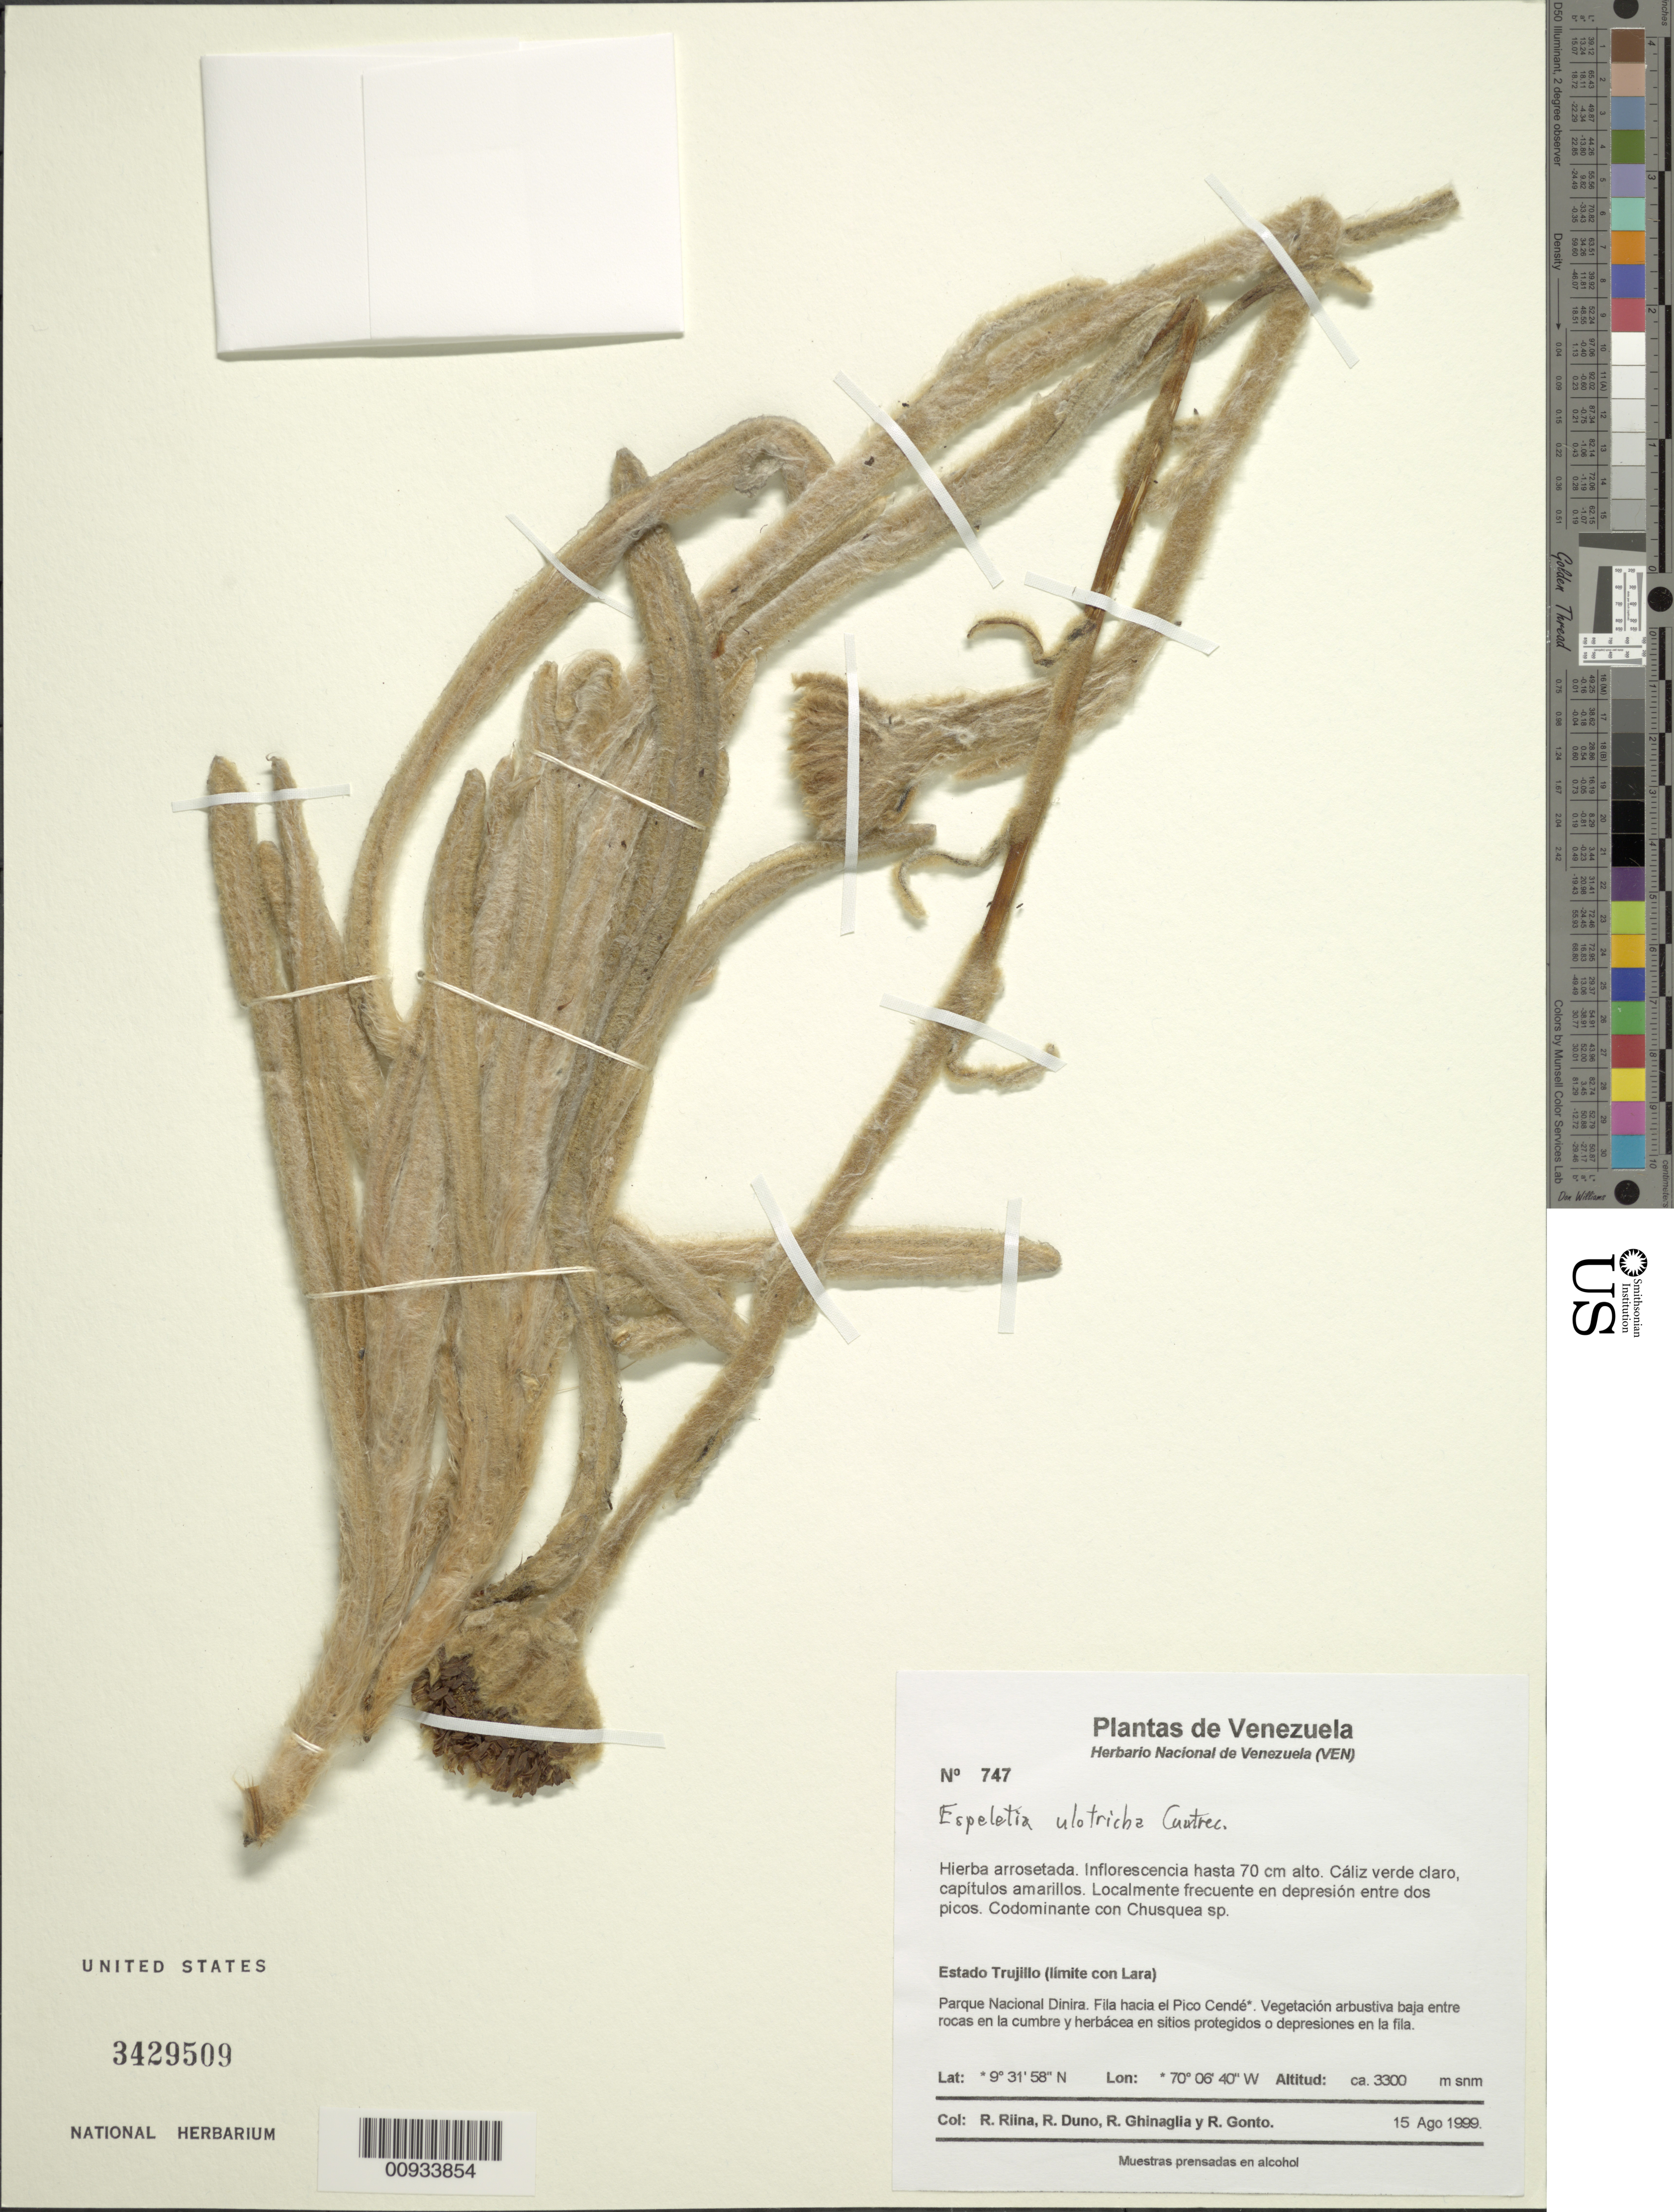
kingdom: Plantae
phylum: Tracheophyta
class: Magnoliopsida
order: Asterales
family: Asteraceae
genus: Espeletia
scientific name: Espeletia ulotricha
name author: Cuatrec.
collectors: R. Riina, R. Duno de Stefano, R. Ghinaglia & R. Gonto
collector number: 747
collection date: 1999-08-15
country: Venezuela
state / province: Trujillo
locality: Parque Nacional Dinira. Fila hacia el Pico Cendé. Límite con Estado de Lara.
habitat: Vegetación arbustiva baja entre rocas en la cumbre y herbácea en sitios protegidos o depresiones en la fila.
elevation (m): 3300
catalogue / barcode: US 3499509